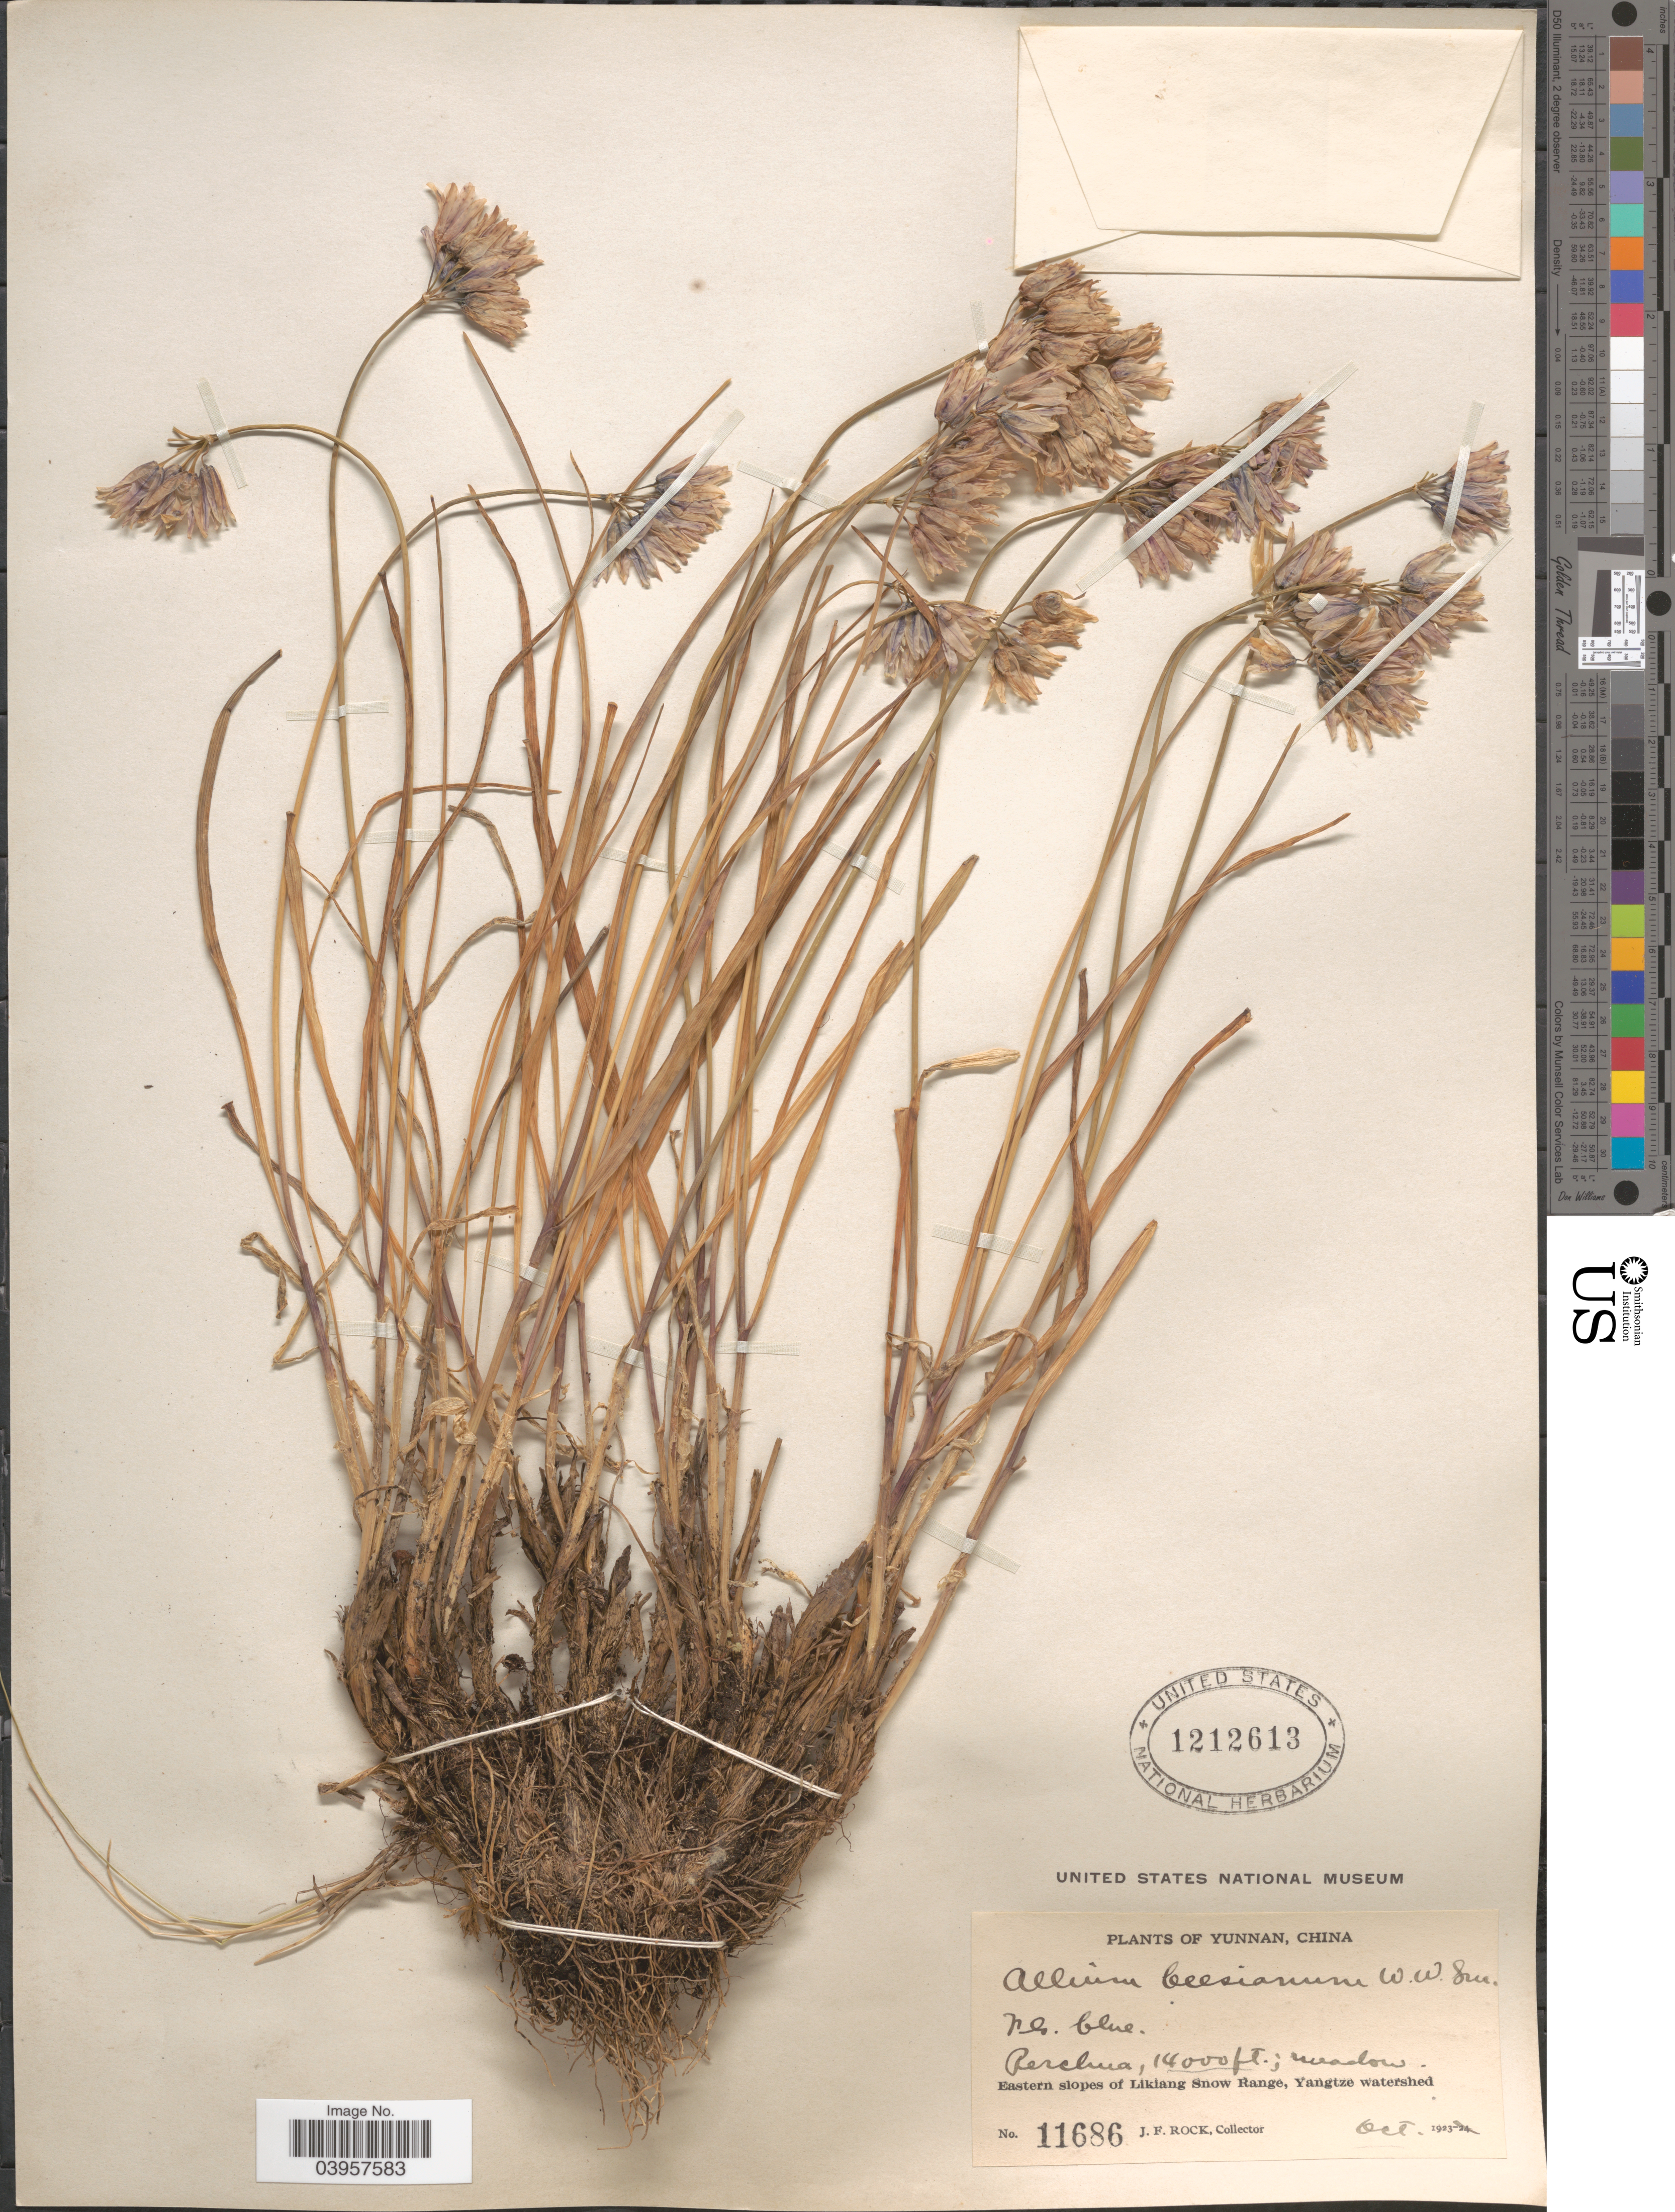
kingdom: Plantae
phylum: Tracheophyta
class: Liliopsida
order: Asparagales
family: Amaryllidaceae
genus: Allium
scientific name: Allium beesianum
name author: W.W. Sm.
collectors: J. Rock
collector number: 11686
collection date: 1923-10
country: China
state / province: Yunnan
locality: Rerchua [interpreted], Eastern slopes of Likiang Snow Range, Yangtze watershed.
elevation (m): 4267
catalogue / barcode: US 1212613